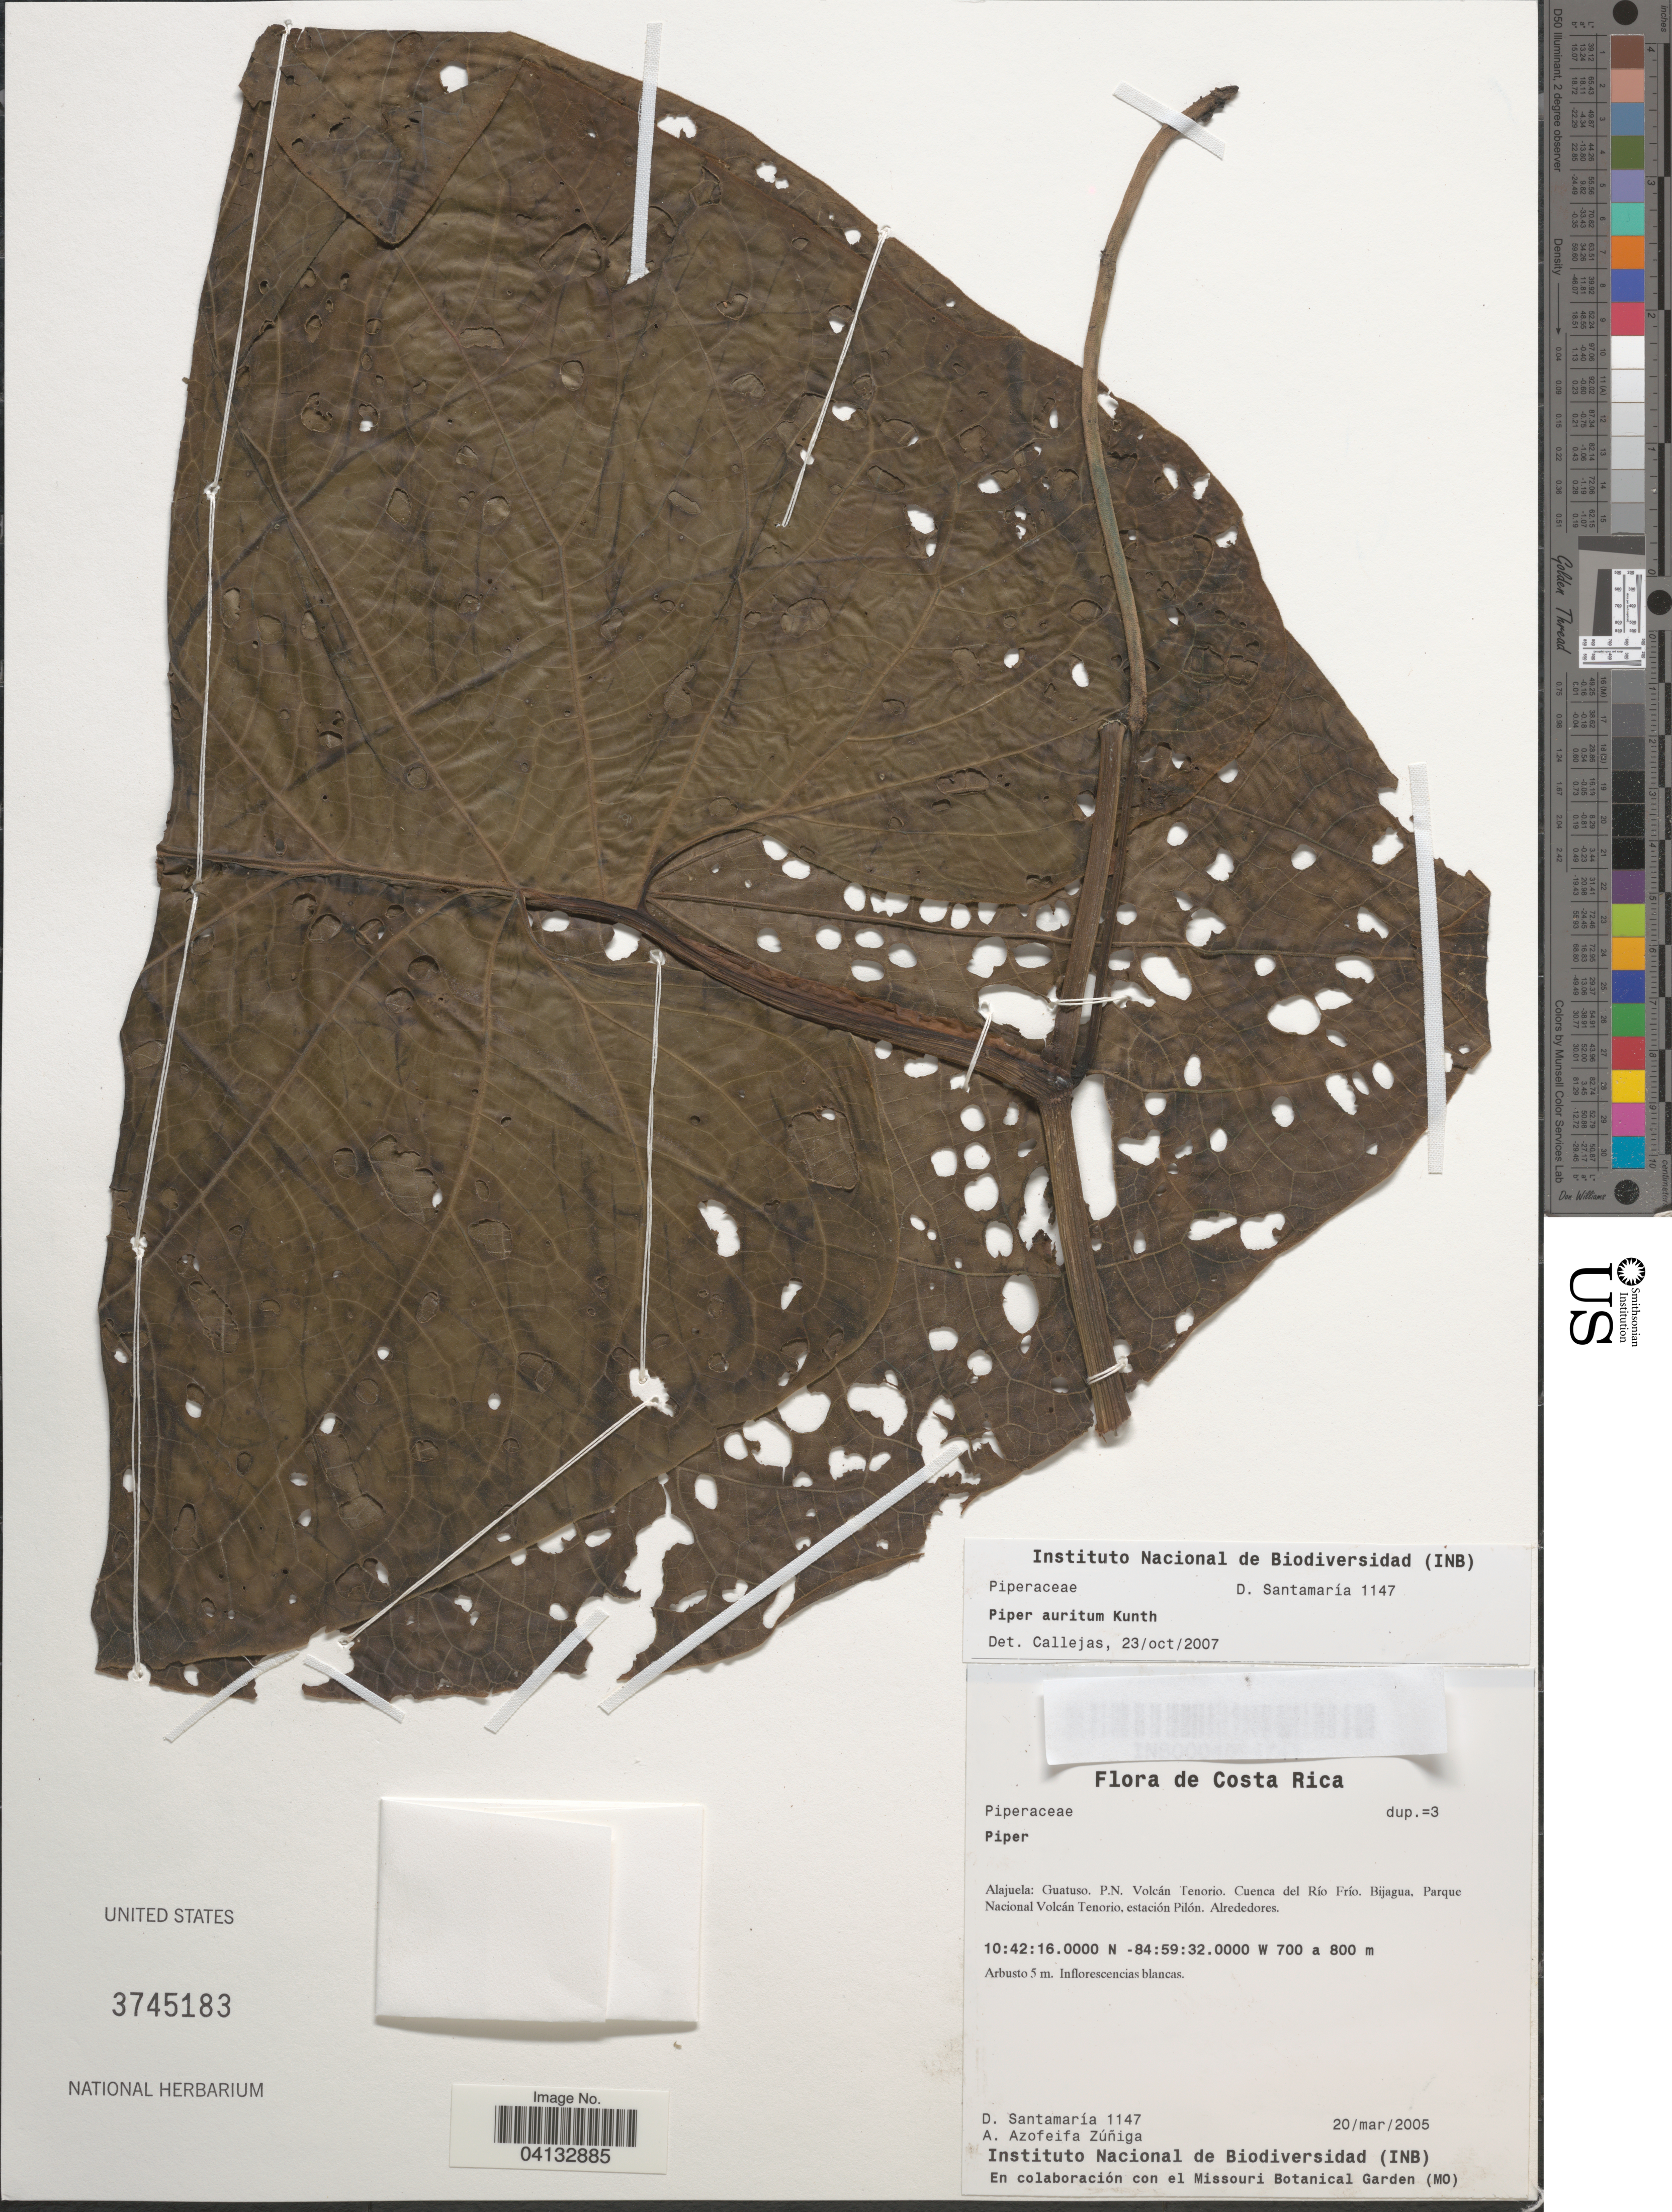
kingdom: Plantae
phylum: Tracheophyta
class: Magnoliopsida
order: Piperales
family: Piperaceae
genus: Piper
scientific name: Piper auritum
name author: Kunth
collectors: D. Santamaria & A. Azofeifa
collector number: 1147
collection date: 2005-03-20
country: Costa Rica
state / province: Alajuela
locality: Guatuso. P.N. Volcán Tenorio. Cuenca del Río Frío. Bijagua, Parque Nacional Volcán Tenorio, estación Pilón. Alrededores.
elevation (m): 700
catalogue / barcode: US 3745183